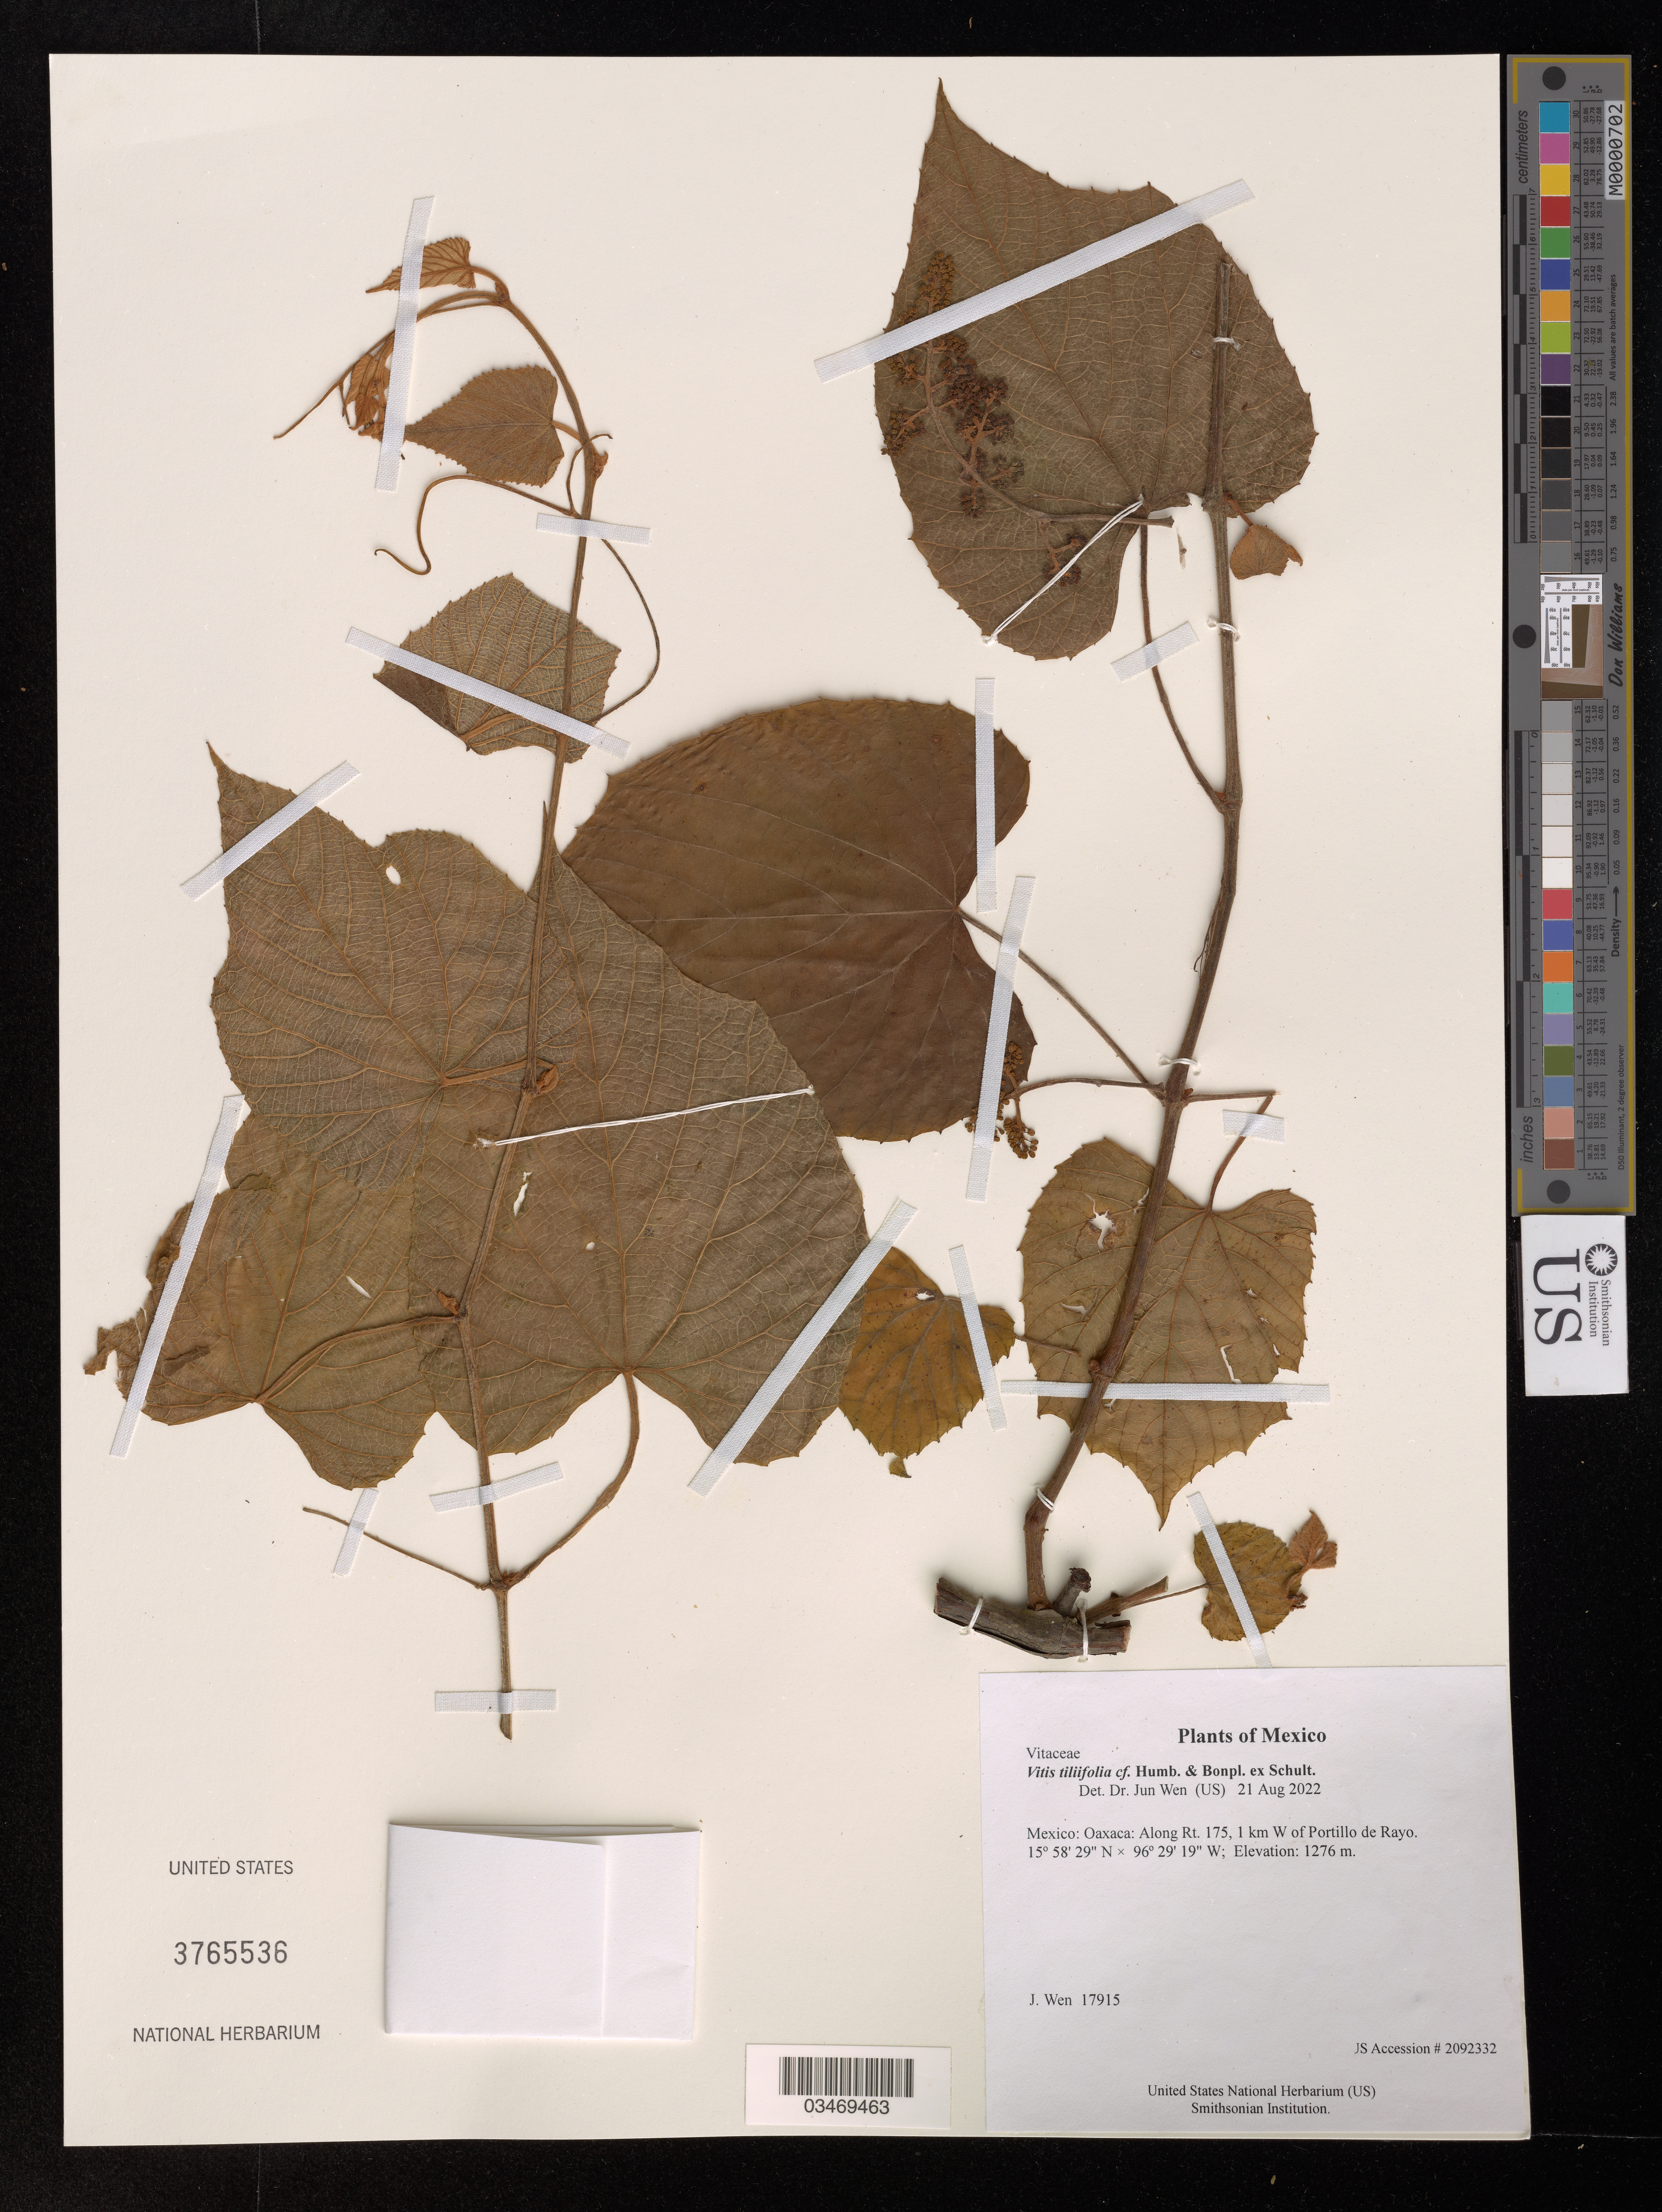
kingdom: Plantae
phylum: Tracheophyta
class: Magnoliopsida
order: Vitales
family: Vitaceae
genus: Vitis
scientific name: Vitis tiliifolia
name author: Humb. & Bonpl. ex Schult.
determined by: Wen, Jun, (BOT), Smithsonian Institution - National Museum of Natural History (UNITED STATES)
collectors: J. Wen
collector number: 17915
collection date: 2022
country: Mexico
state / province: Oaxaca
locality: Along Rt. 175, 1 km W of Portillo de Rayo.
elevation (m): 1276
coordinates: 15 58 29 N, 96 2919 W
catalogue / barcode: US 3765536